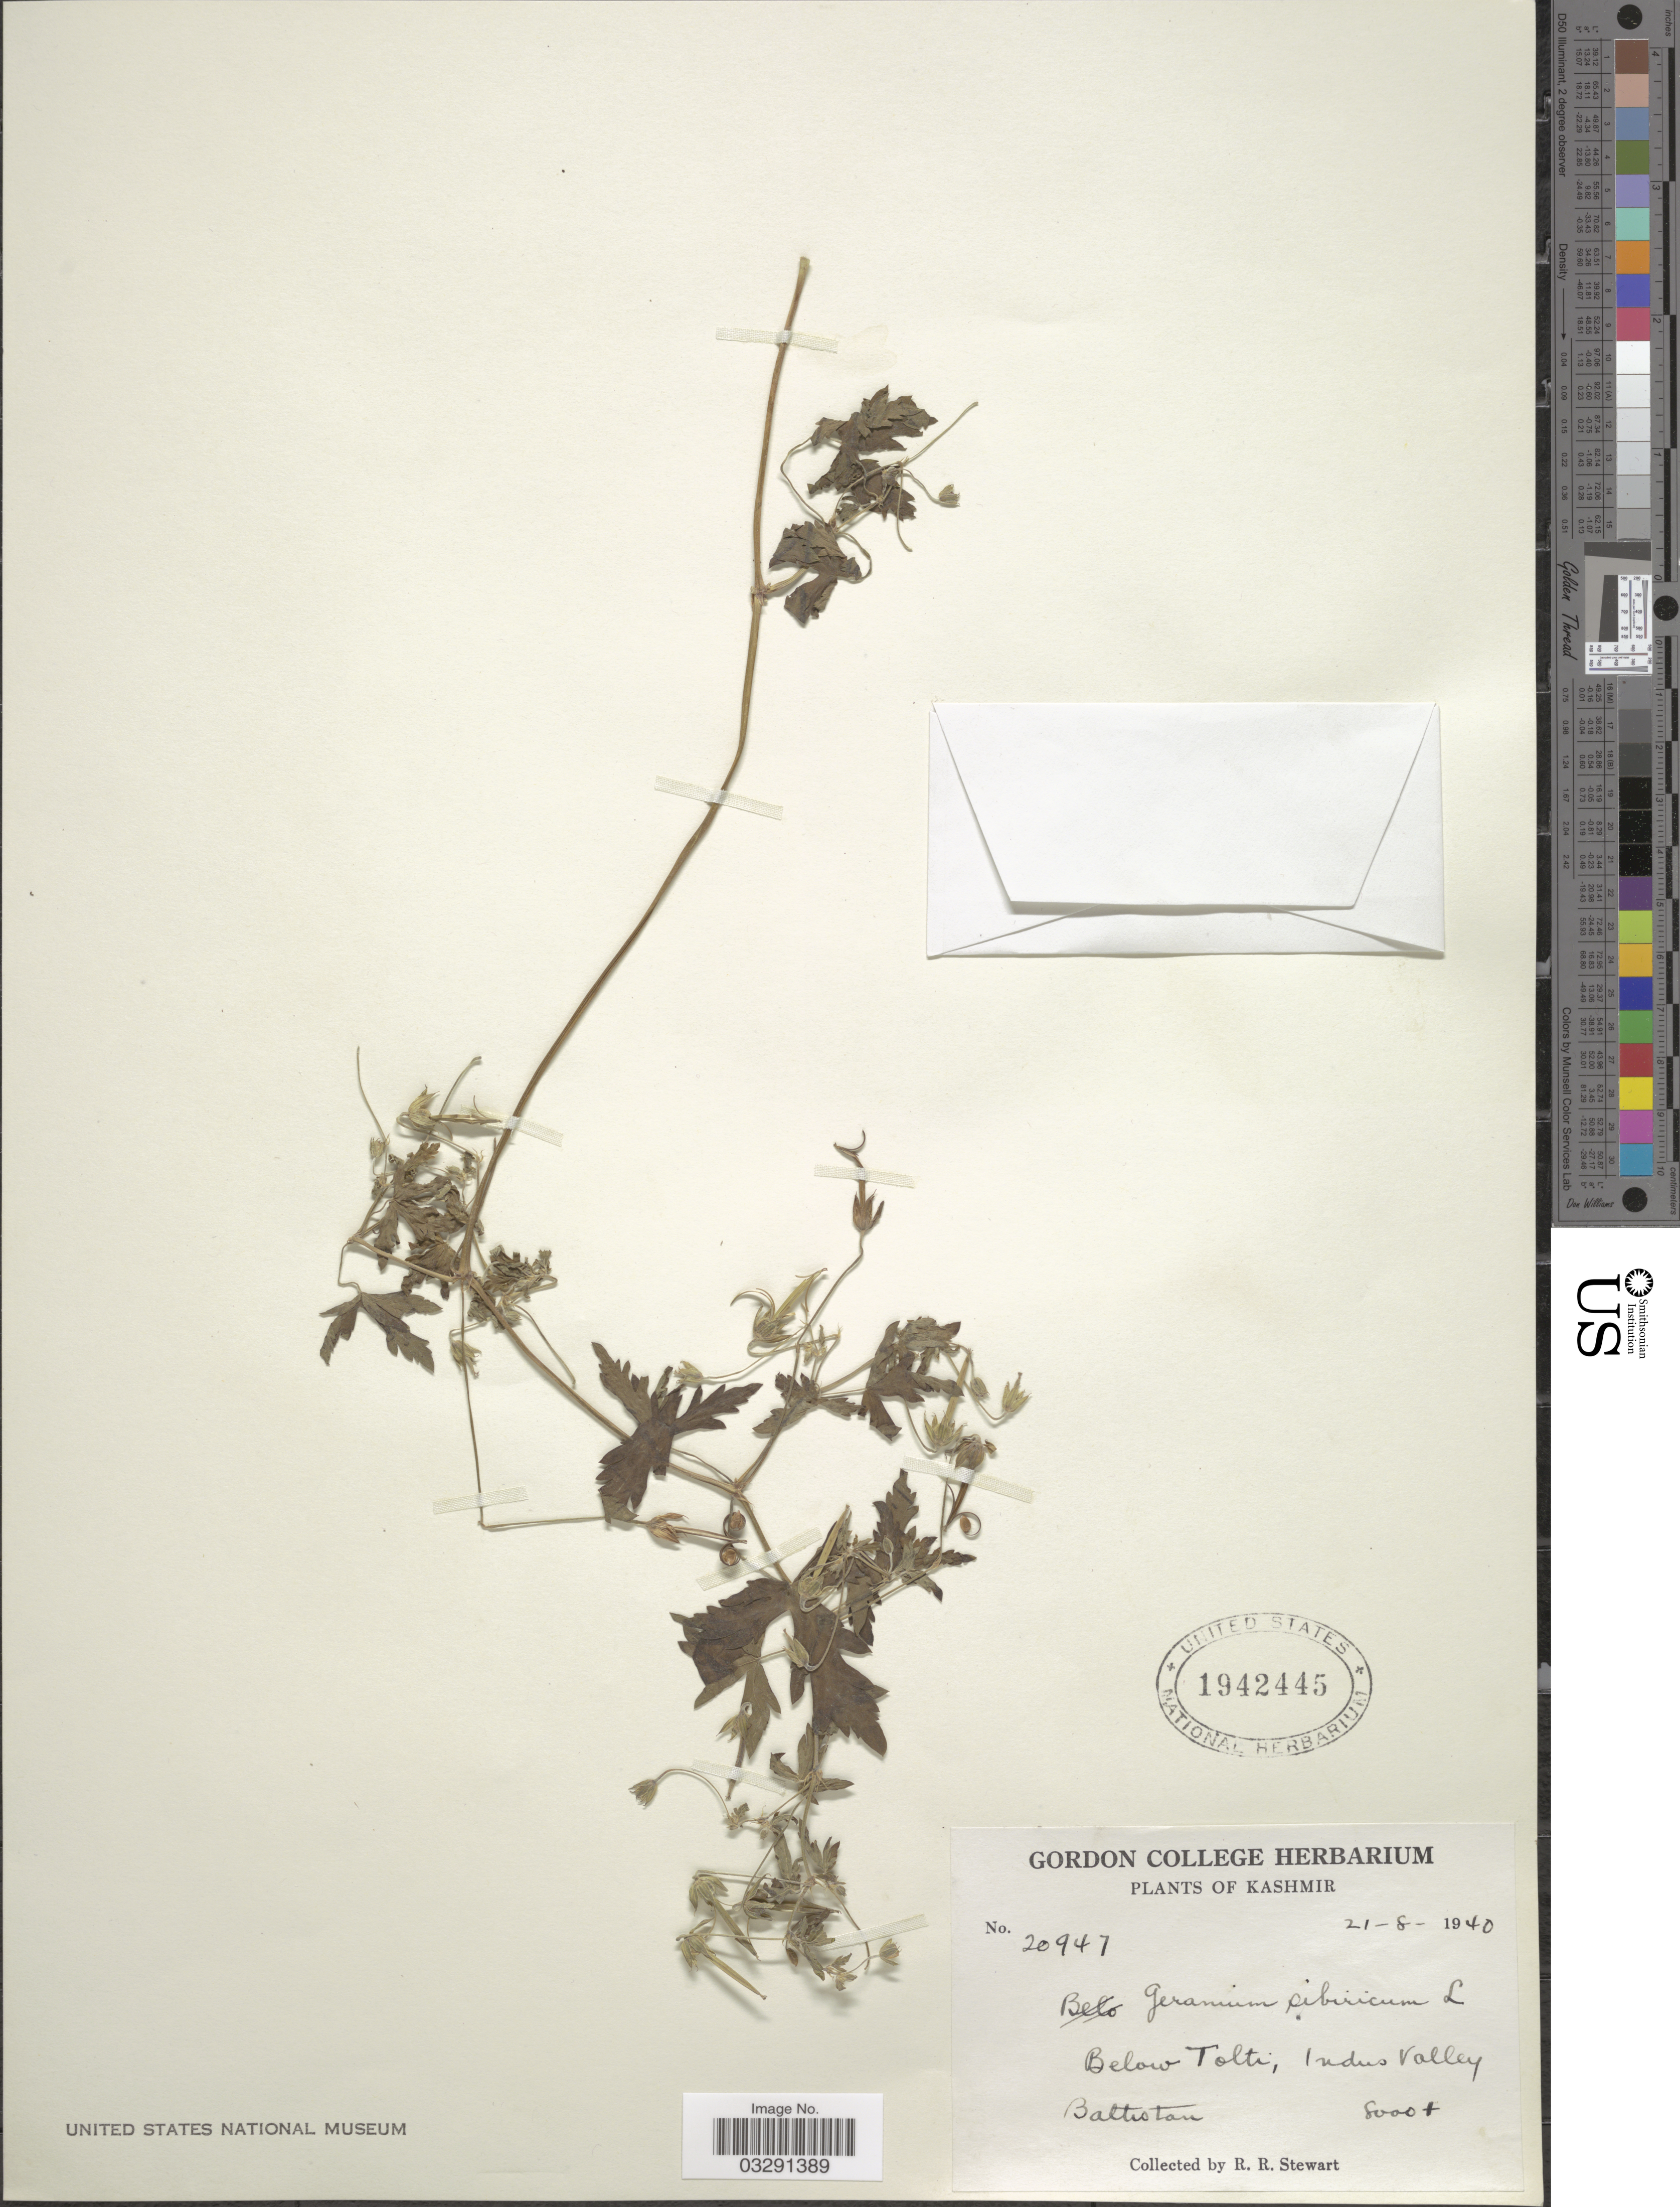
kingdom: Plantae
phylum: Tracheophyta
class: Magnoliopsida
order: Geraniales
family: Geraniaceae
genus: Geranium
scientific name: Geranium sibiricum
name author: L.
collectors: R. Stewart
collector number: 20947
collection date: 1940-08-21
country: India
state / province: Jammu and Kashmir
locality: Kashmir, Below Tolti, Indus Valley, Baltistan.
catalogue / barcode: US 1942445